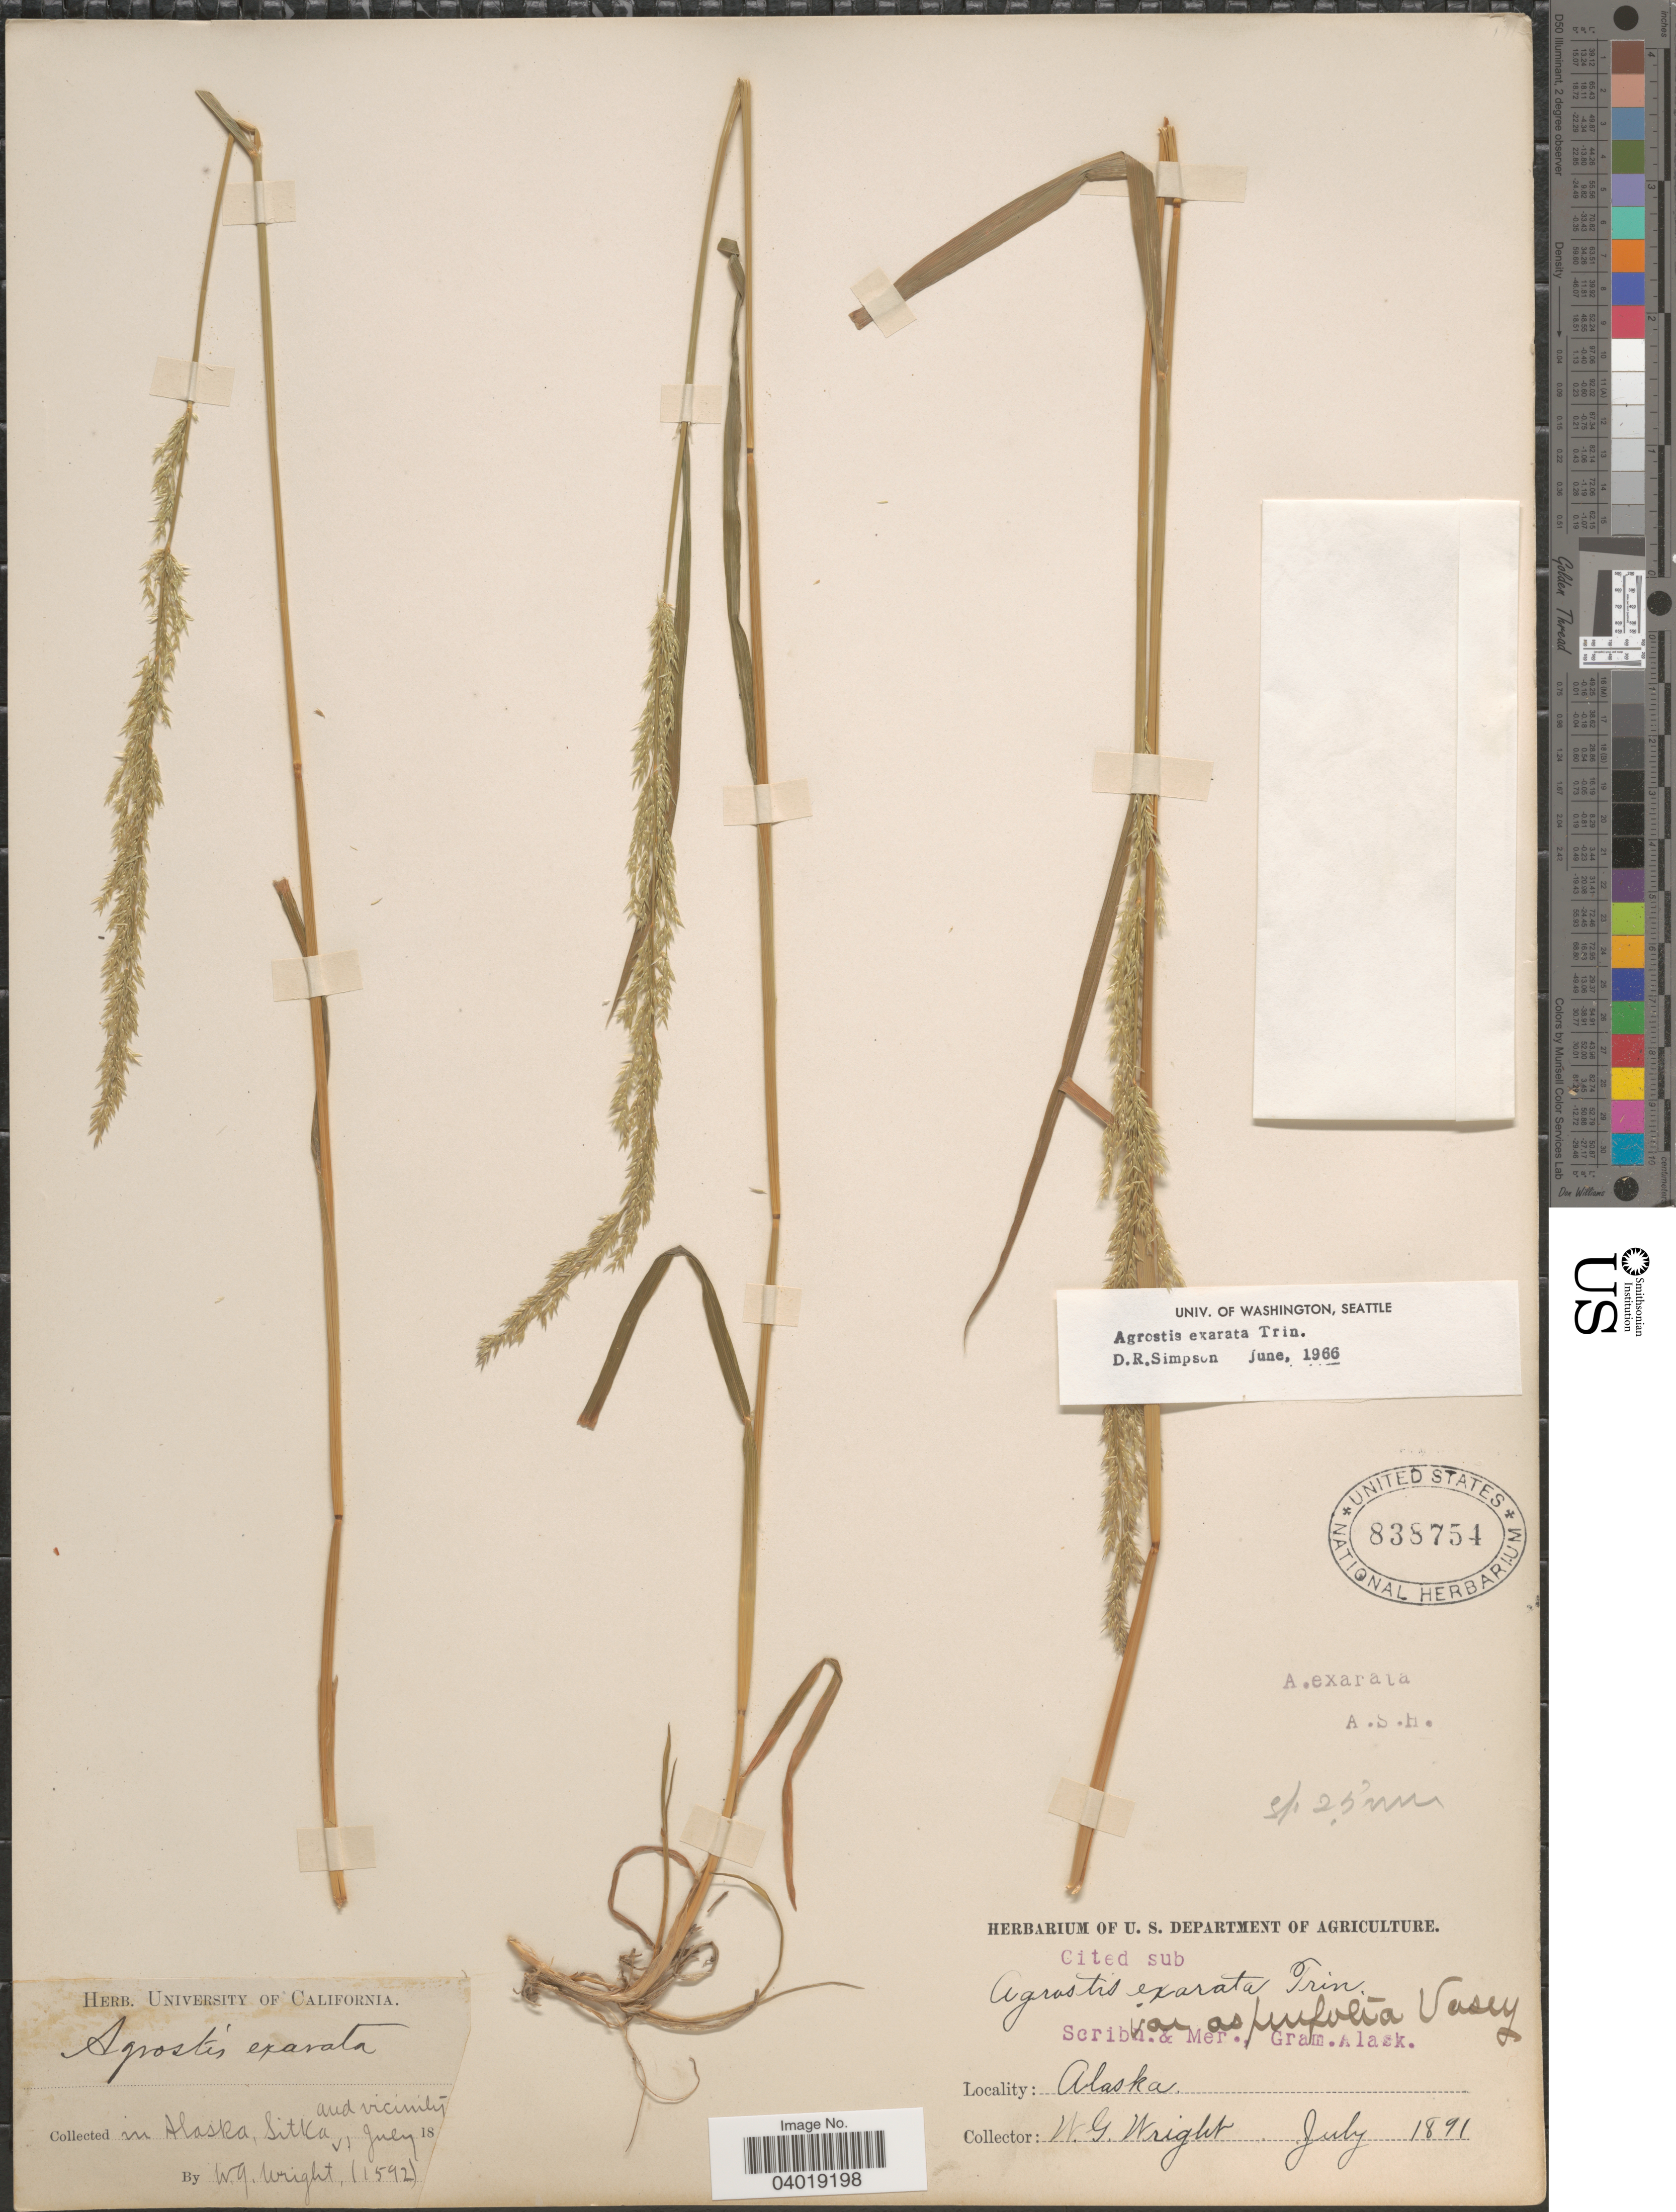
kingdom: Plantae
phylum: Tracheophyta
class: Liliopsida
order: Poales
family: Poaceae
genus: Agrostis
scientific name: Agrostis exarata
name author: Trin.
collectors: W. G. Wright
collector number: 1592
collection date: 1891-07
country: United States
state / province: Alaska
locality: Sitka and vicinity.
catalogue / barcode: US 838754